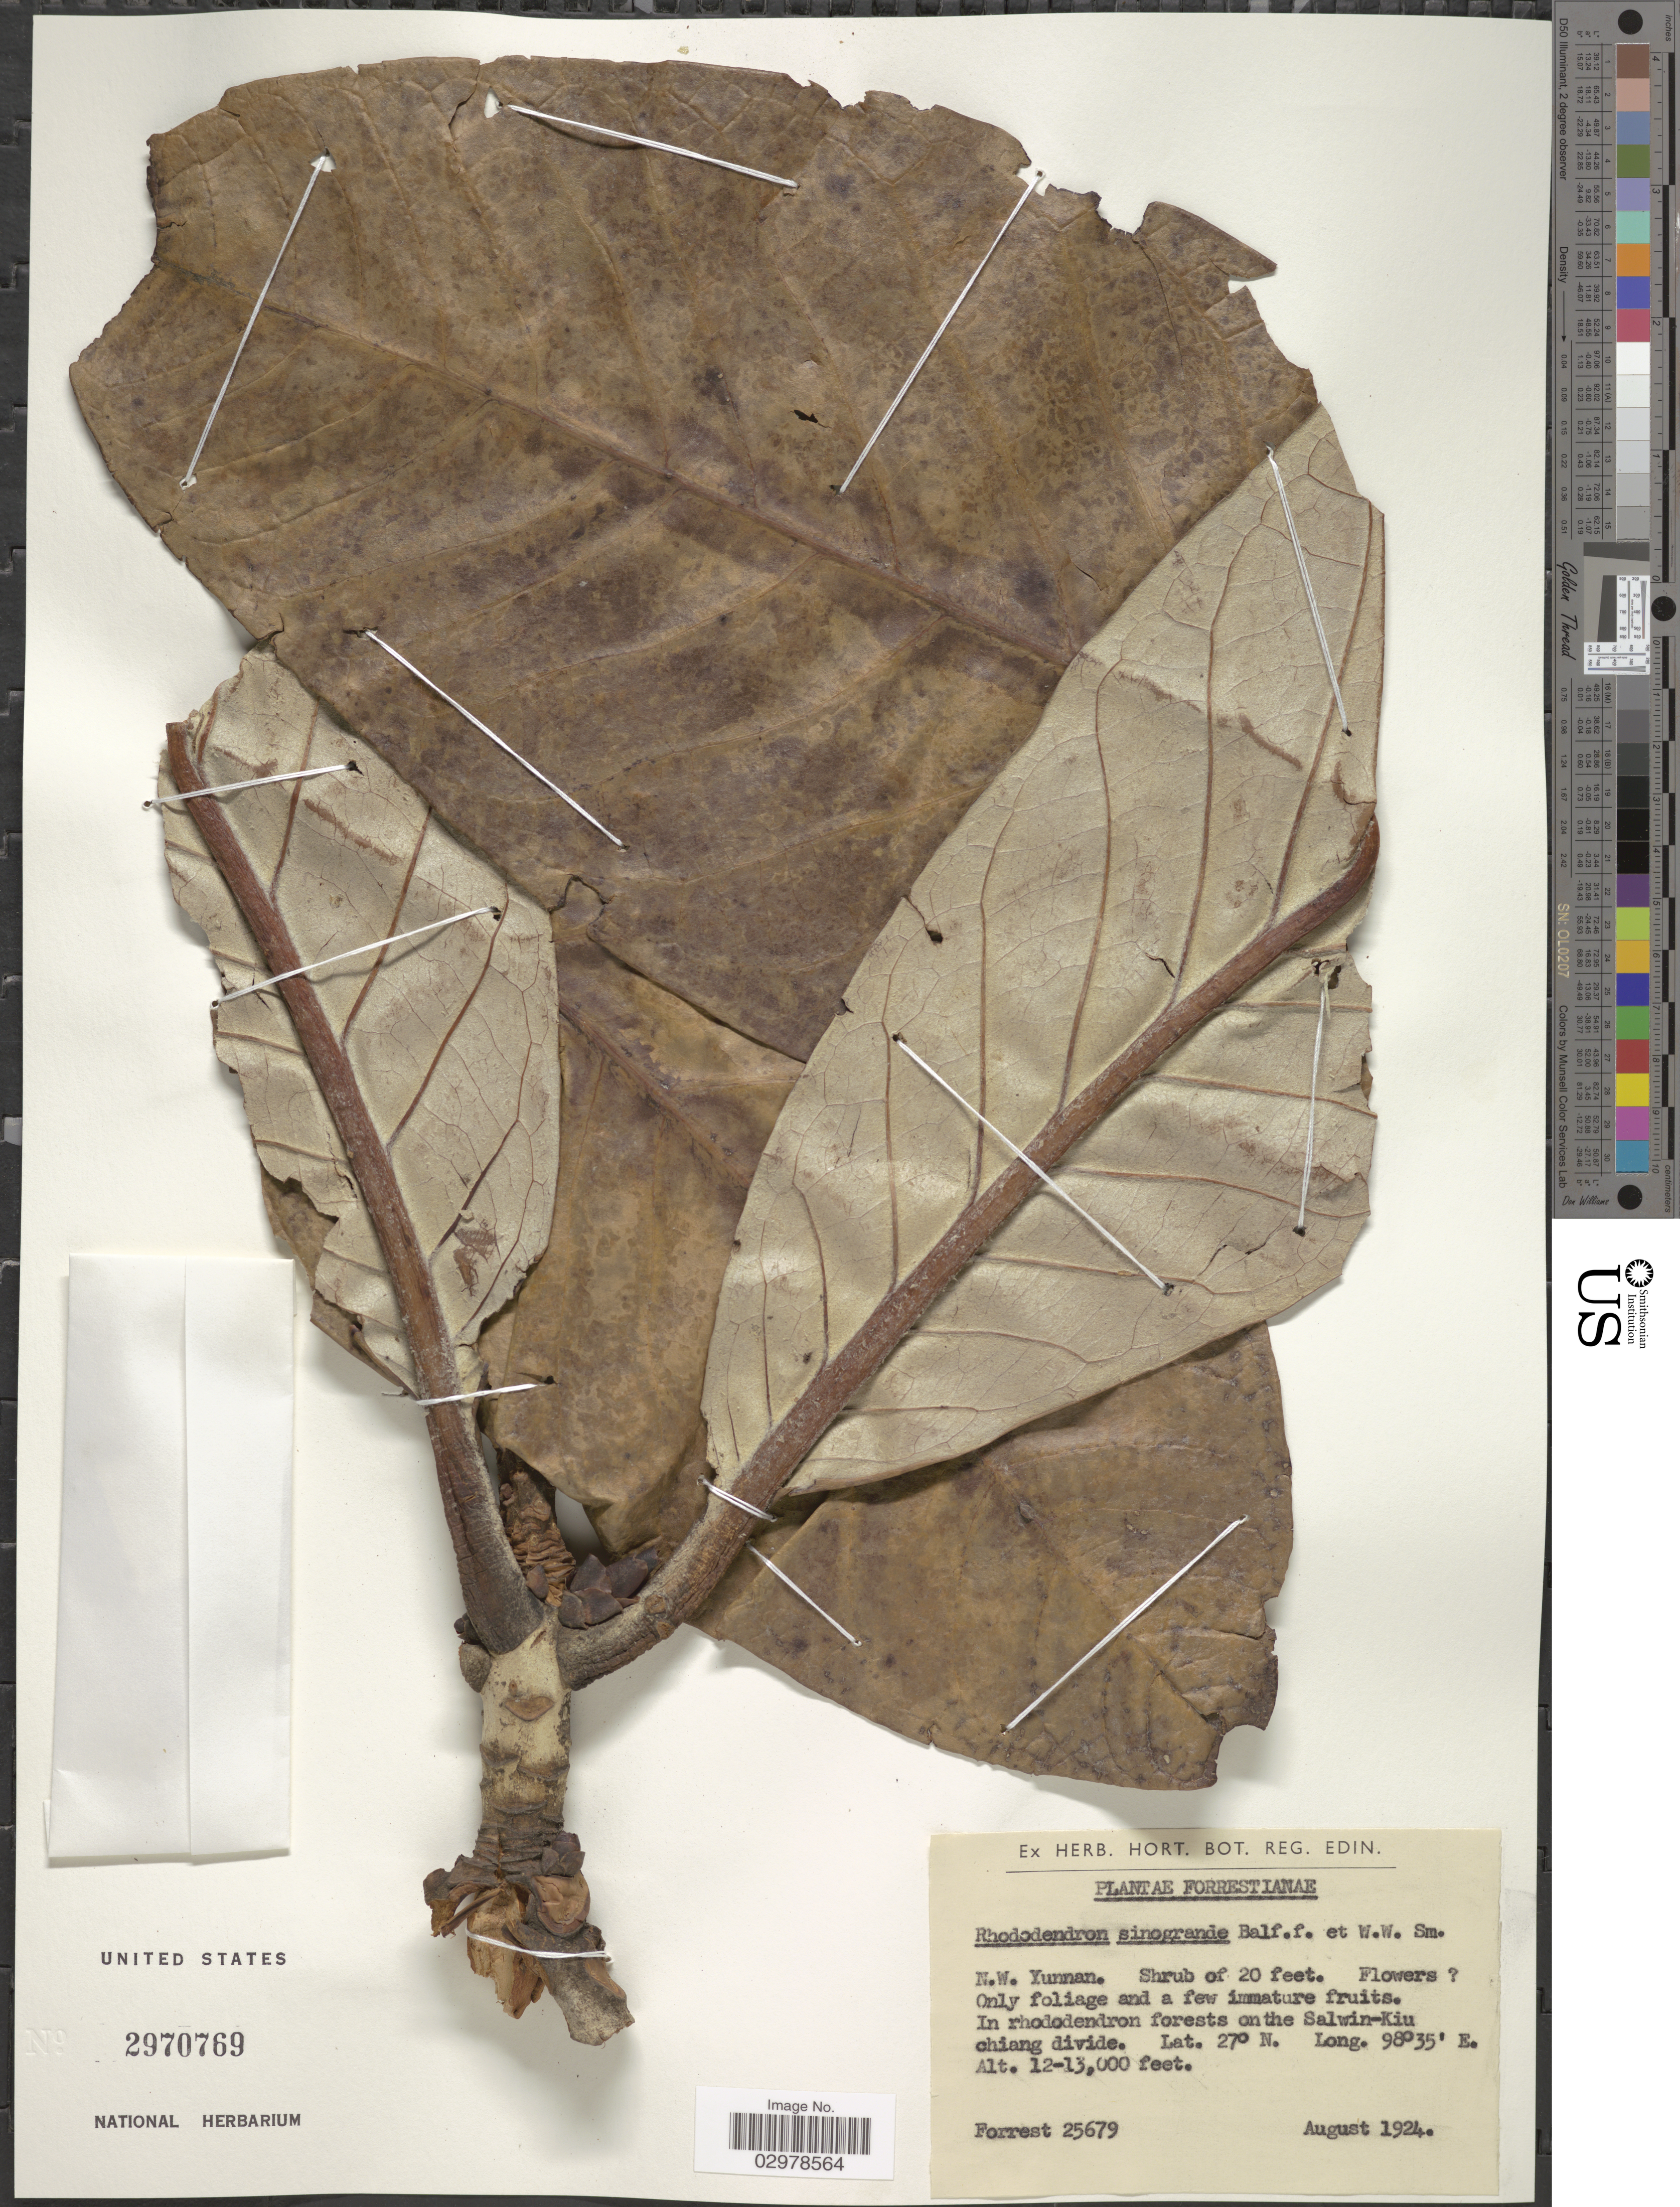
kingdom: Plantae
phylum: Tracheophyta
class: Magnoliopsida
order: Ericales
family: Ericaceae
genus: Rhododendron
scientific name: Rhododendron sinogrande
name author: Balf. f. & W.W. Sm.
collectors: -. Forrest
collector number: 25679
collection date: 1924-08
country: China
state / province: Yunnan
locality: N.W. Yunnan. In rhododendron forests on the Salwin-Kiu chiang divide.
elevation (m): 3658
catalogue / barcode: US 2970769